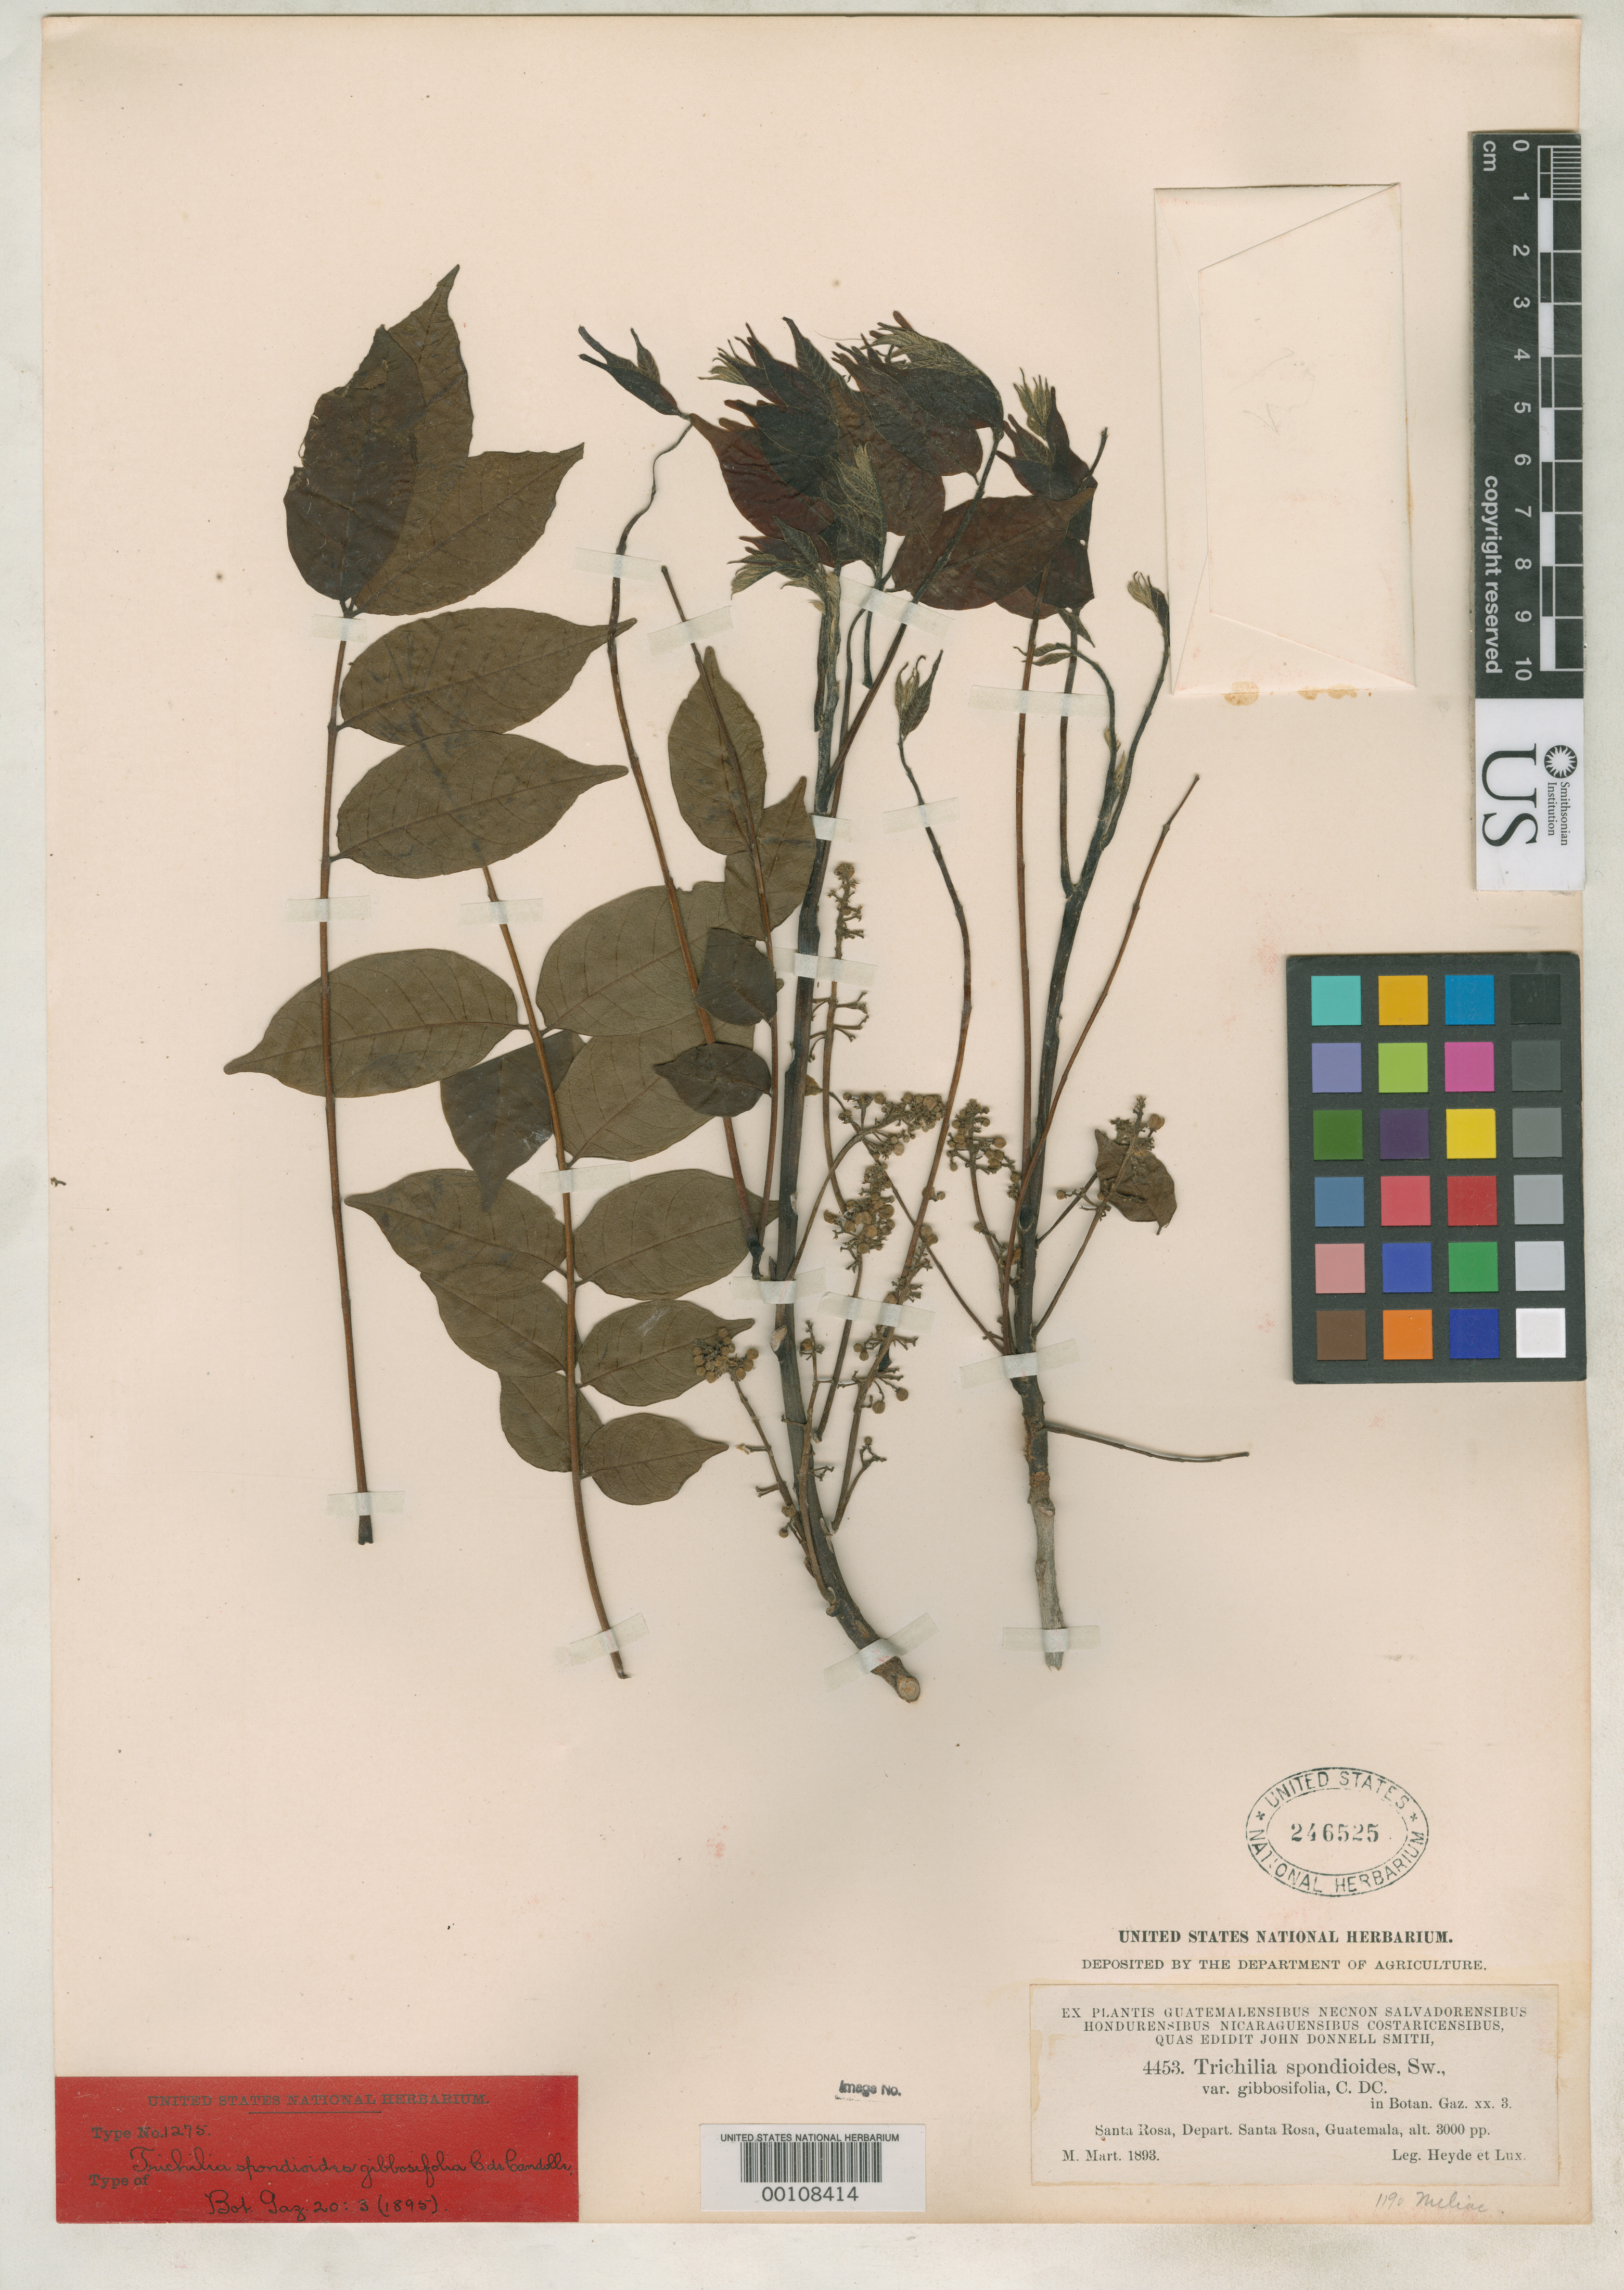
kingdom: Plantae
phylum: Tracheophyta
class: Magnoliopsida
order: Sapindales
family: Meliaceae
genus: Trichilia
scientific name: Trichilia spondioides var. gibbosifolia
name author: C. DC. ex Donn. Sm.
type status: Isotype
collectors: E. T. Heyde & E. Lux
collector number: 4453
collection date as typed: Mar 1893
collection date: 1893-03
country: Guatemala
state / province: Santa Rosa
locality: Santa Rosa.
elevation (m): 914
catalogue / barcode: US 246525